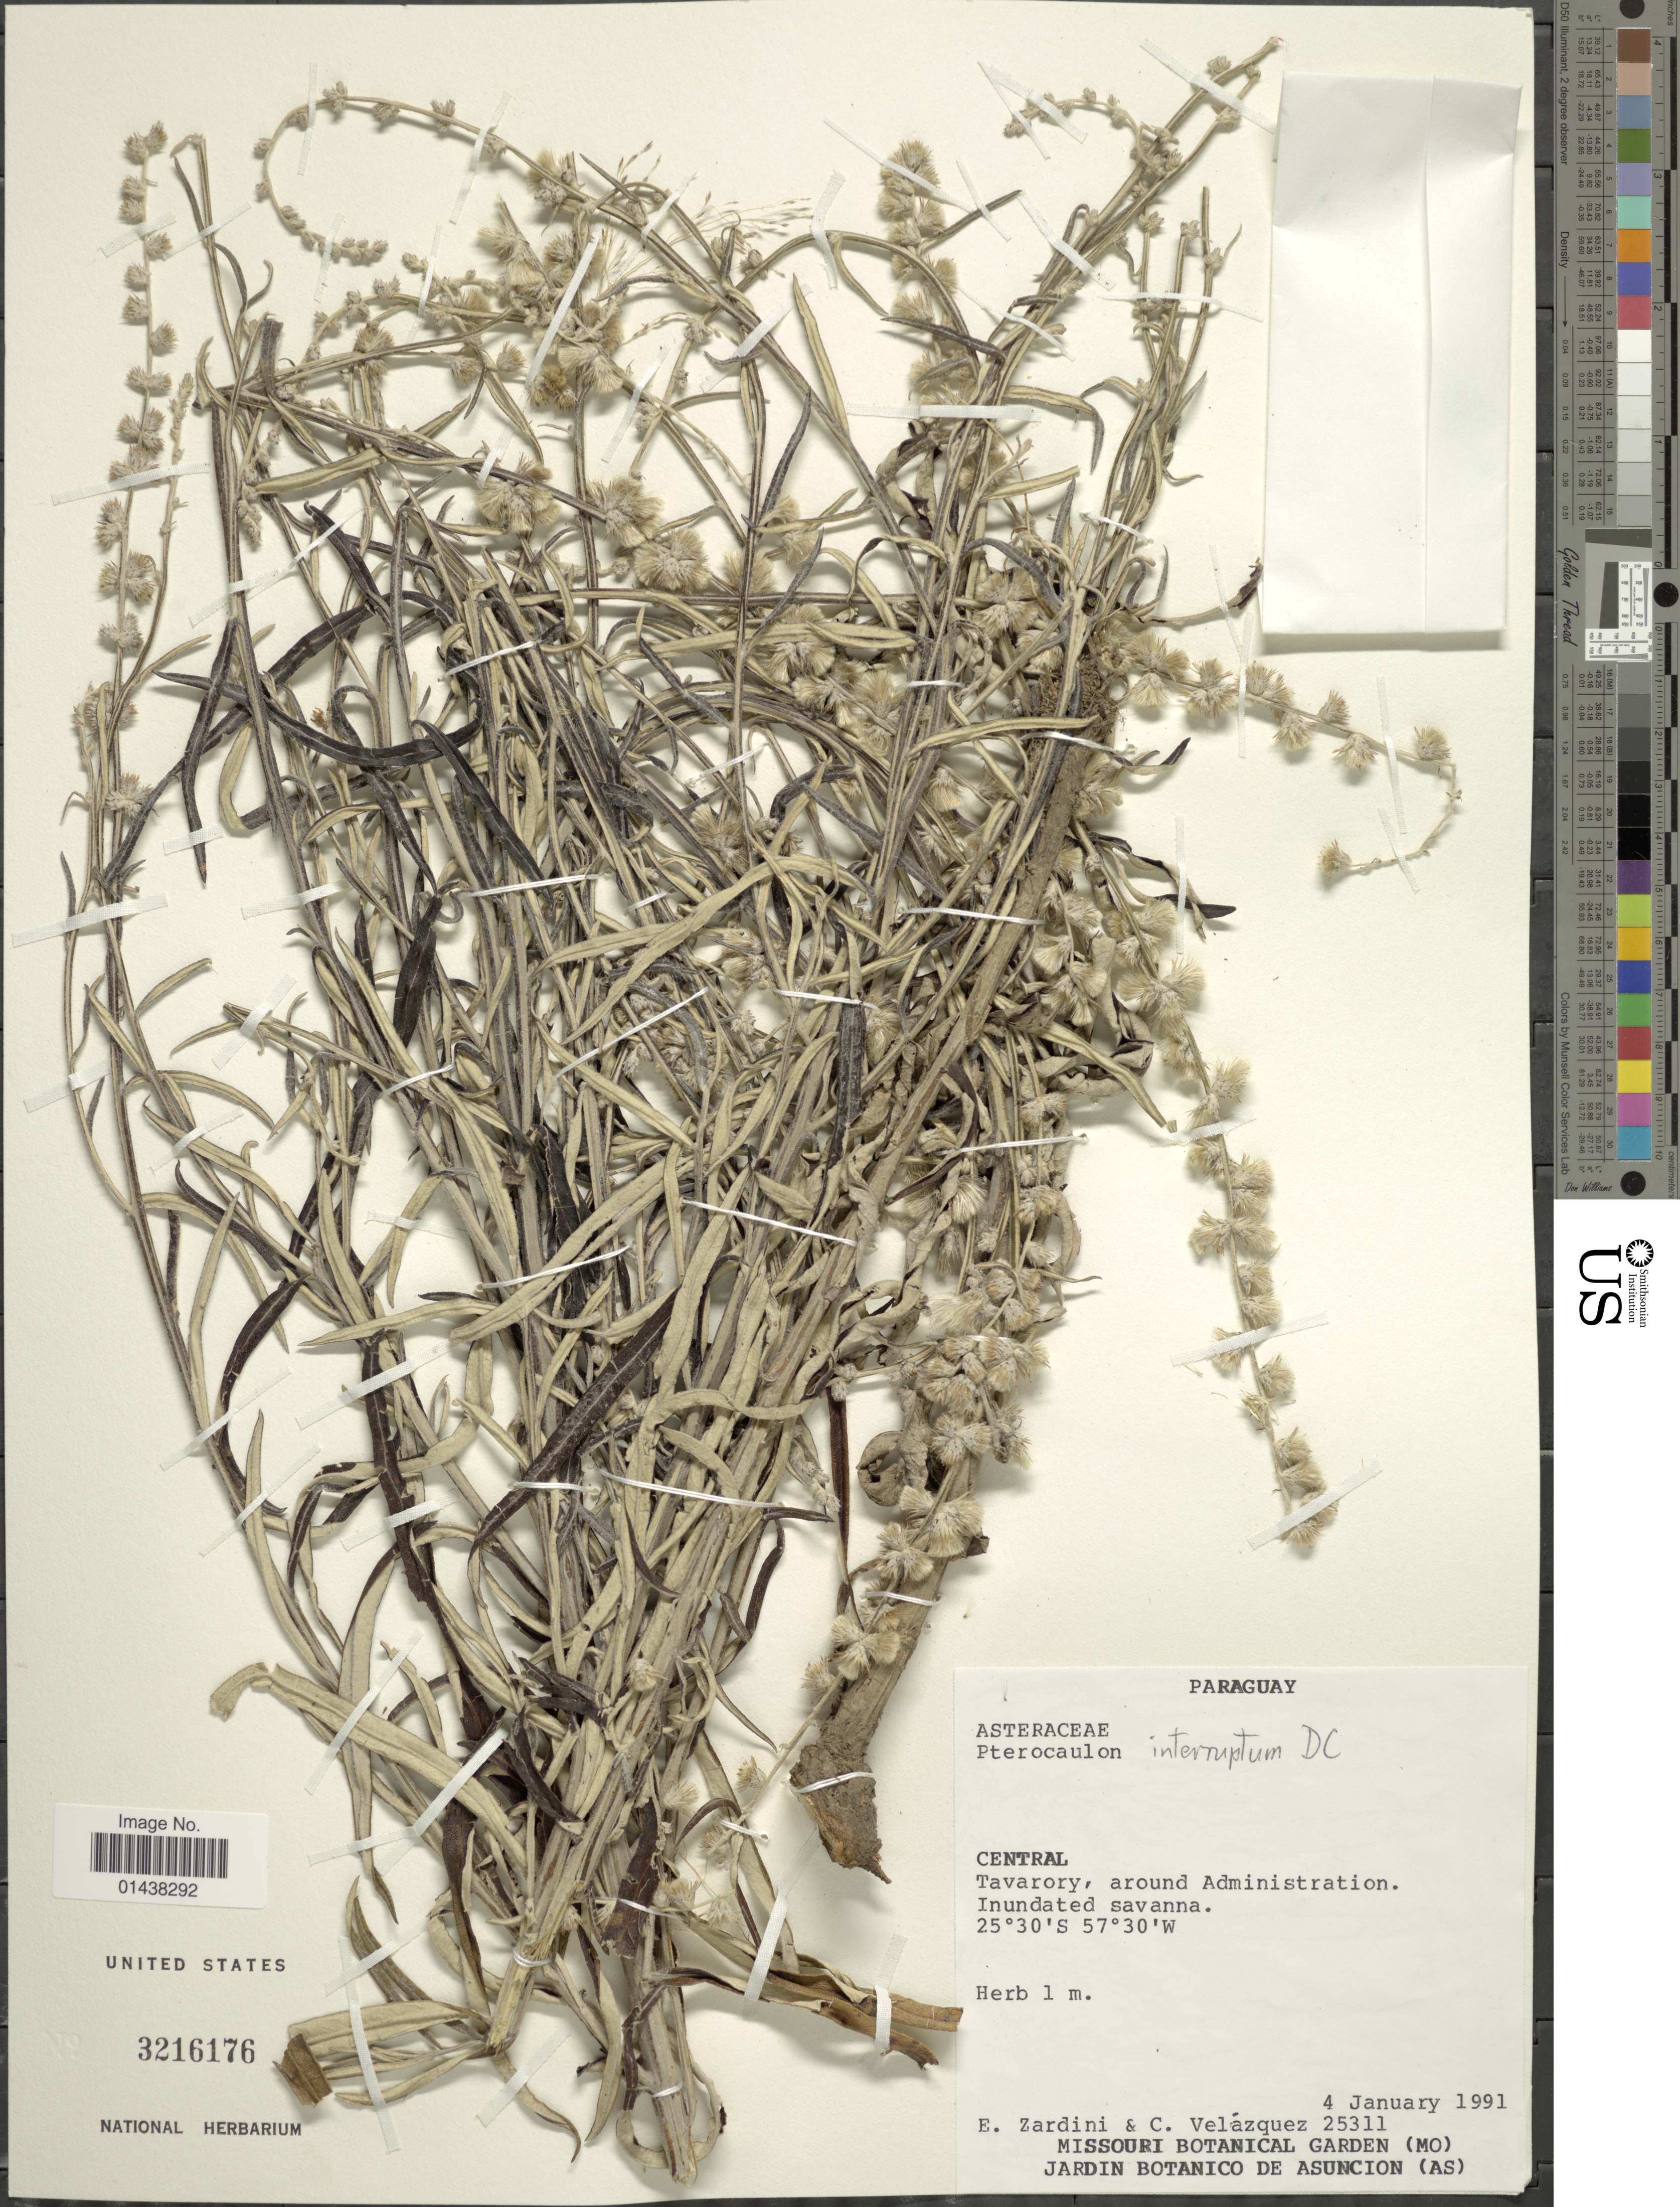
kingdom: Plantae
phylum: Tracheophyta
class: Magnoliopsida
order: Asterales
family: Asteraceae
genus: Pterocaulon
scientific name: Pterocaulon sp.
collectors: E. M. Zardini & C. Velázquez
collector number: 25311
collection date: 1991-01-04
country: Paraguay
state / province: Central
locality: Tavarory, around Administration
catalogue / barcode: US 3216176